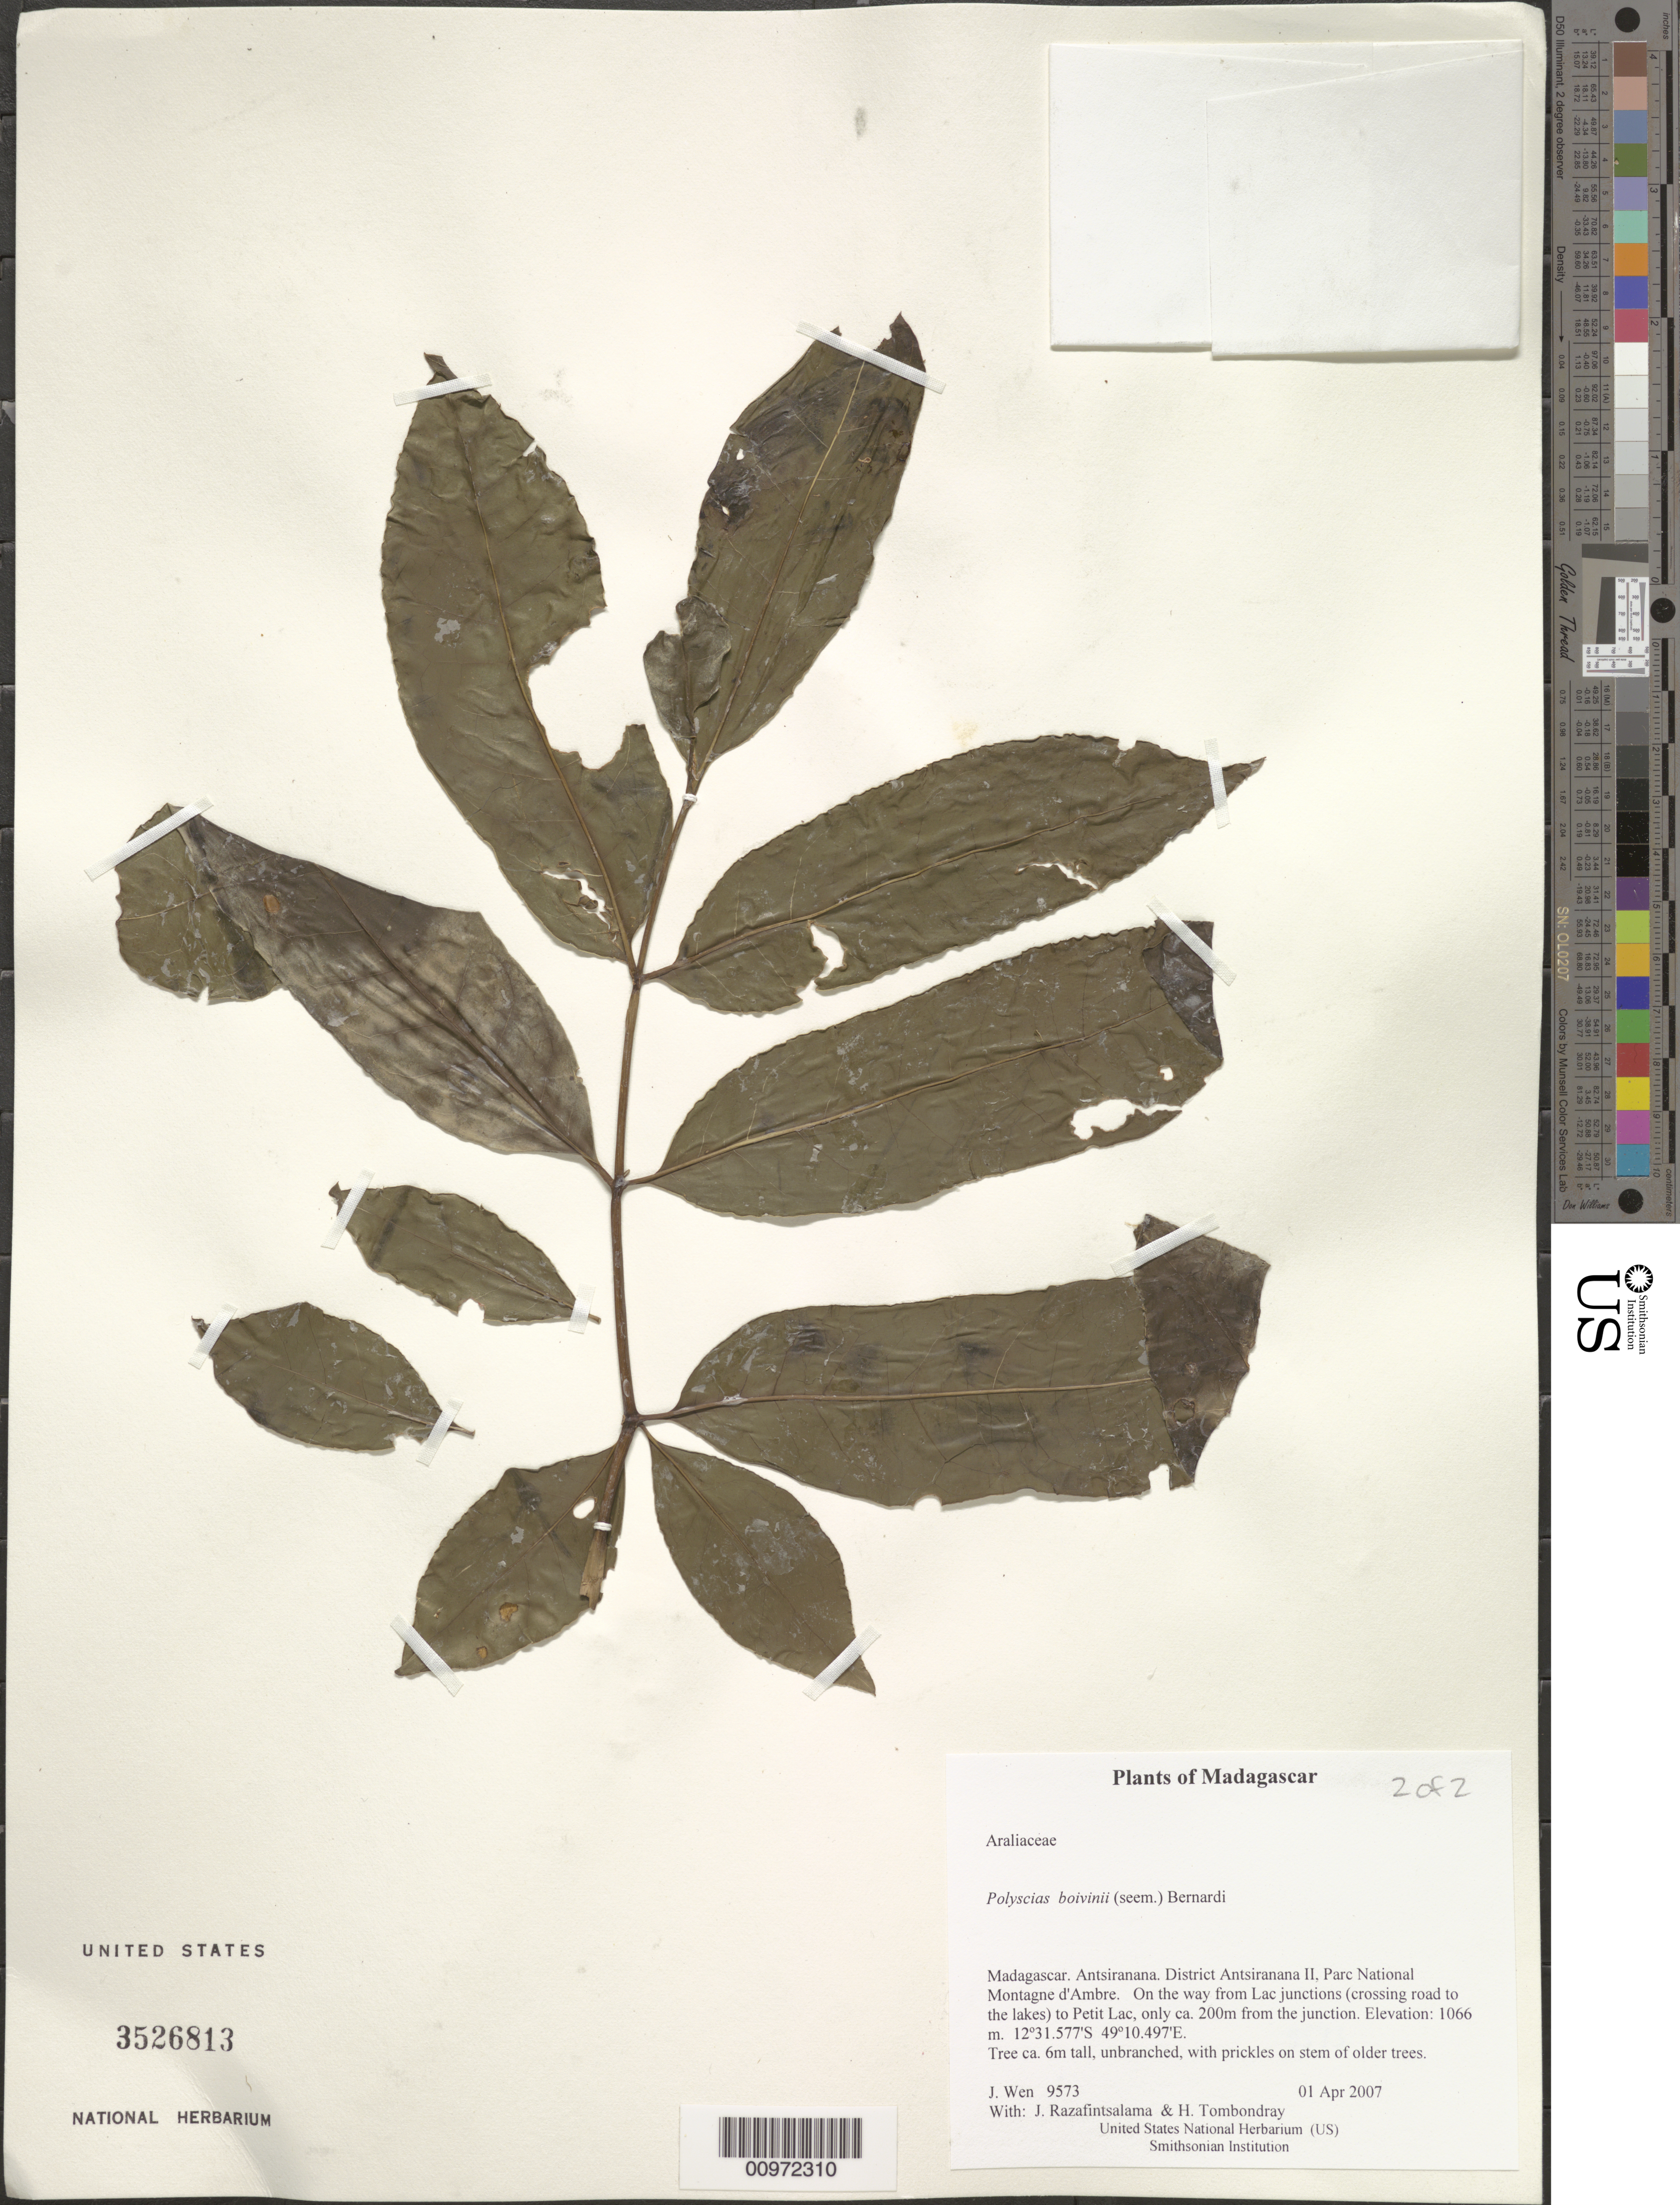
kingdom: Plantae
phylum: Tracheophyta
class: Magnoliopsida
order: Apiales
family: Araliaceae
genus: Polyscias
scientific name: Polyscias boivinii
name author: (Seem.) Bernardi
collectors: J. Wen, J. Razafintsalama & H. Tombondray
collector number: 9573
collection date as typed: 01 Apr 2007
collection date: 2007-04-01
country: Madagascar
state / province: Diana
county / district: Antsiranana II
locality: District Antsiranana II, Parc National Montagne d'Ambre. On the way from Lac junctions (crossing road to the lakes) to Petit Lac, only ca. 200m from the junction.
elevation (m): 1066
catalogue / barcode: US 3526813